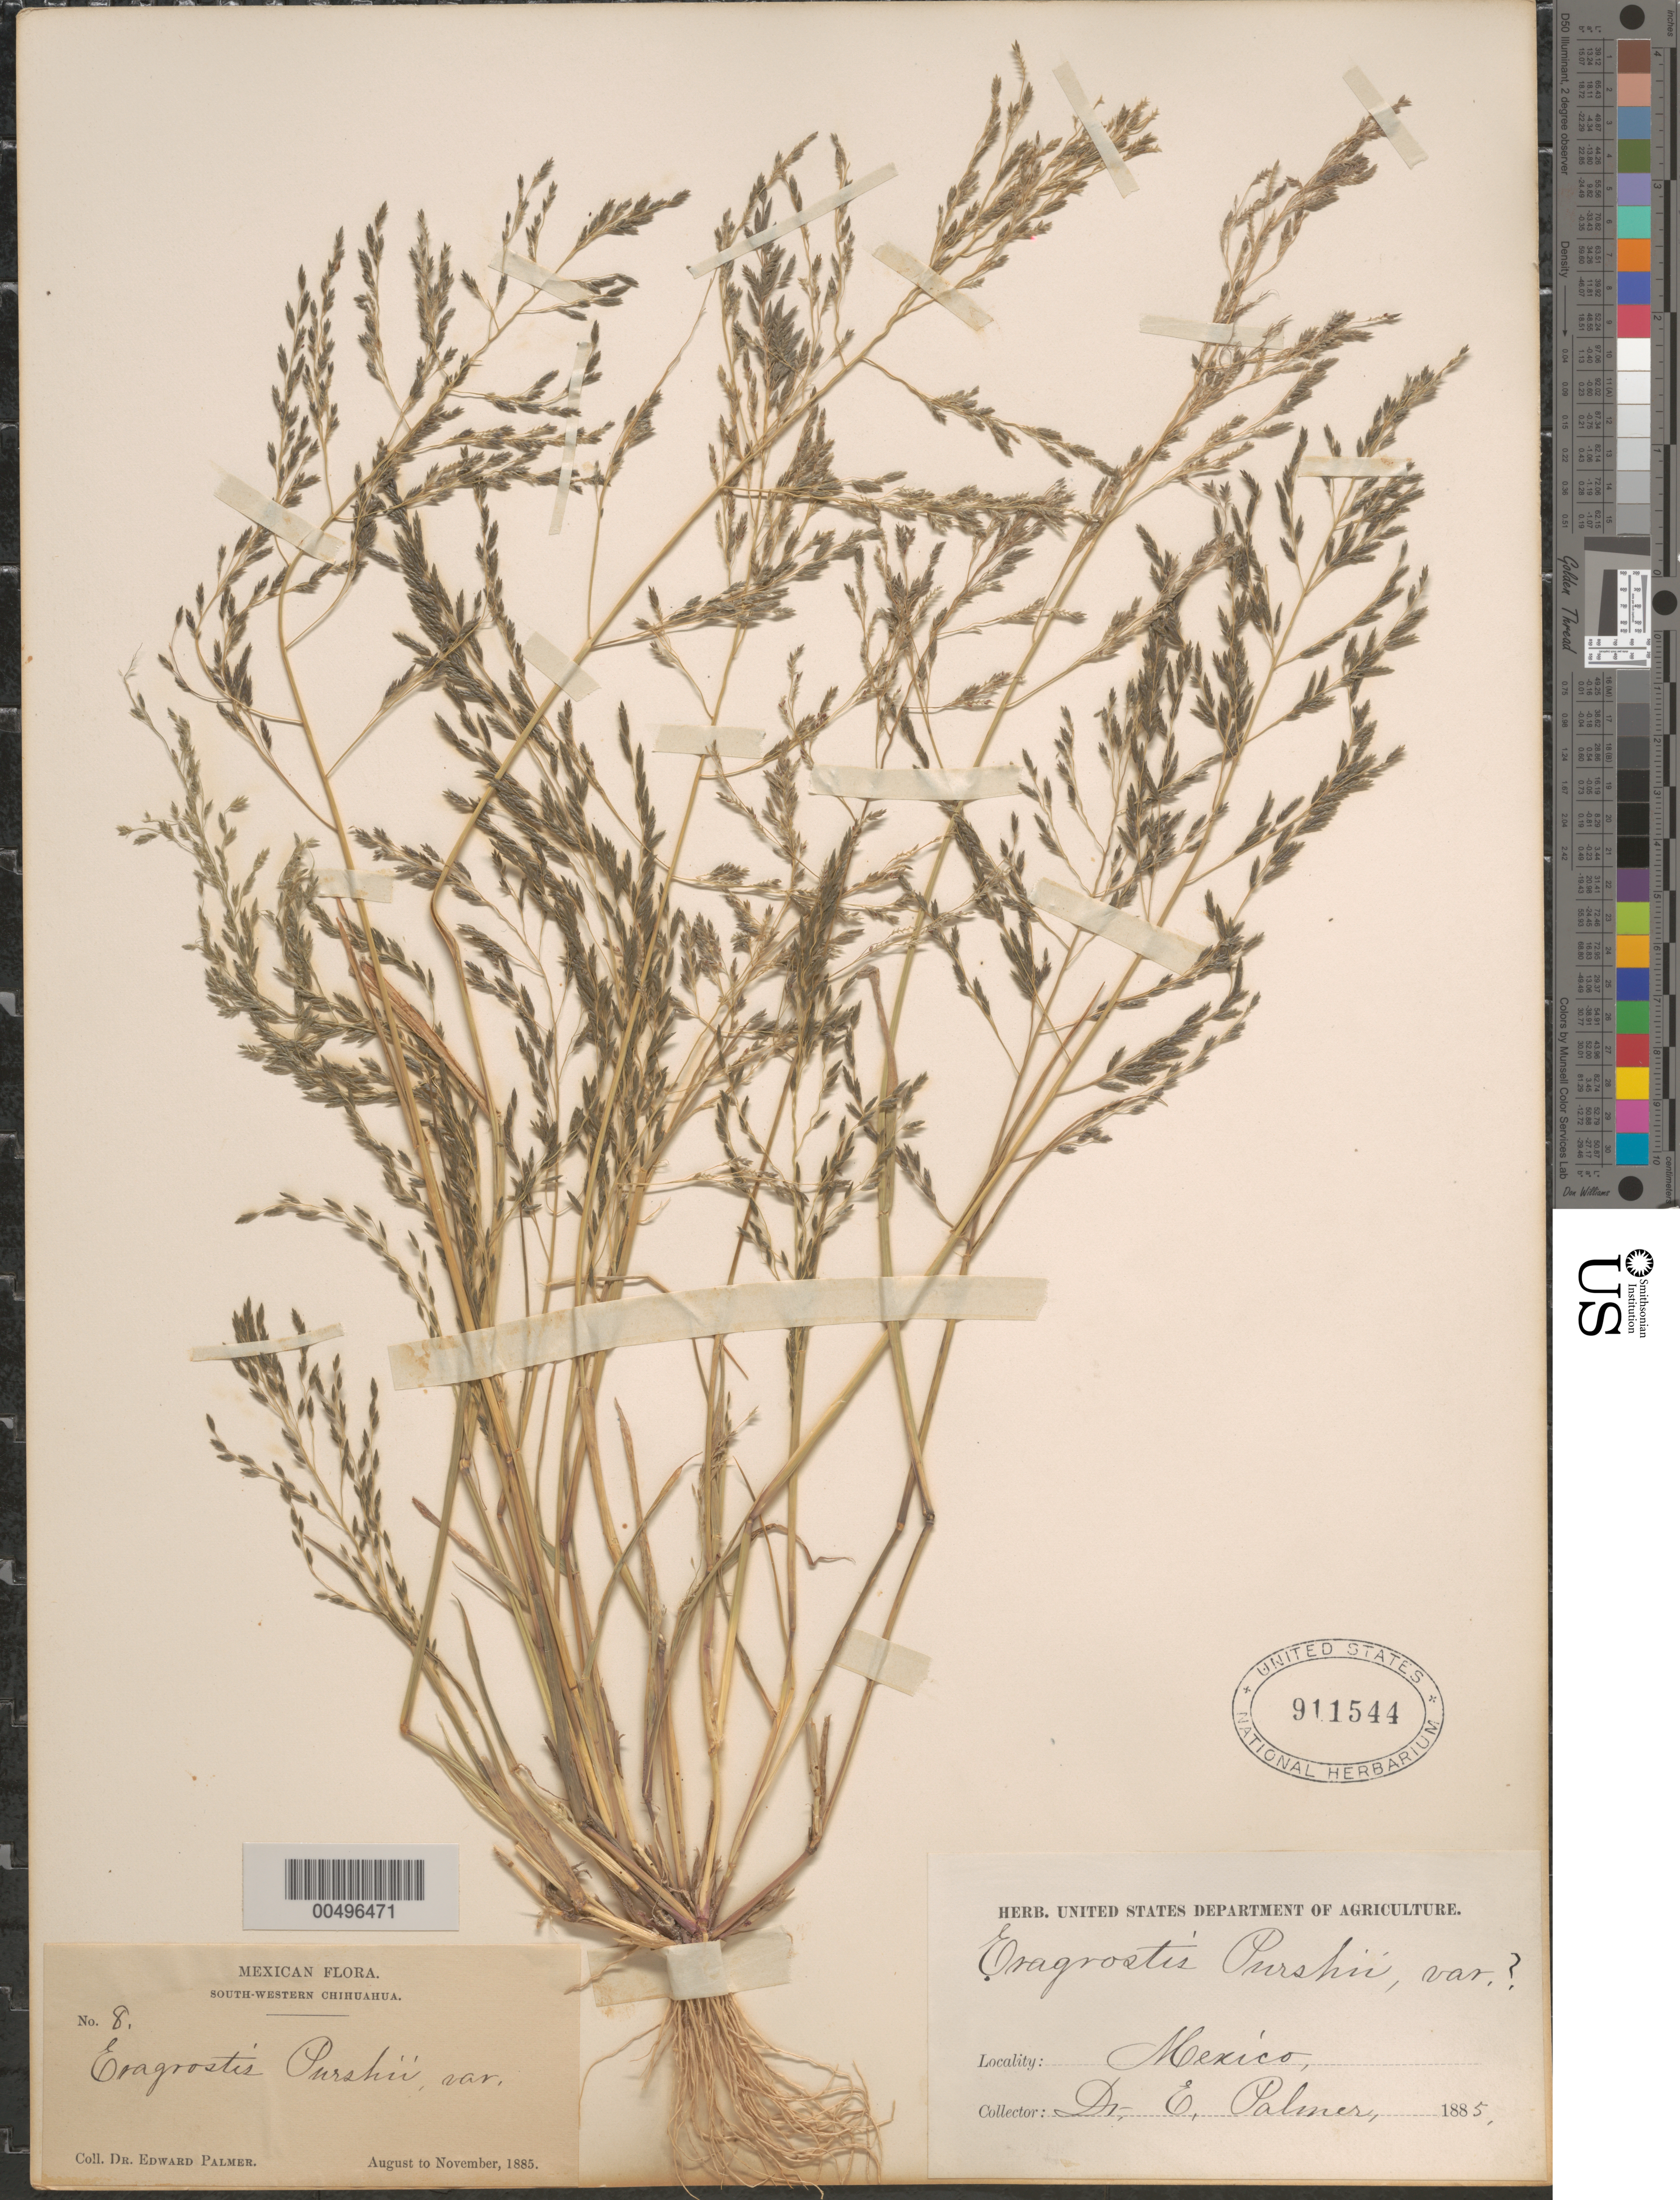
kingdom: Plantae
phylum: Tracheophyta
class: Liliopsida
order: Poales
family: Poaceae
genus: Eragrostis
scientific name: Eragrostis pectinacea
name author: (Michx.) Nees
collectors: E. Palmer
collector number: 8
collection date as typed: Aug 1885 to Nov 1885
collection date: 1885-08/1885-11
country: Mexico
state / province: Chihuahua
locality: South-western Chihuahua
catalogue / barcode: US 911544